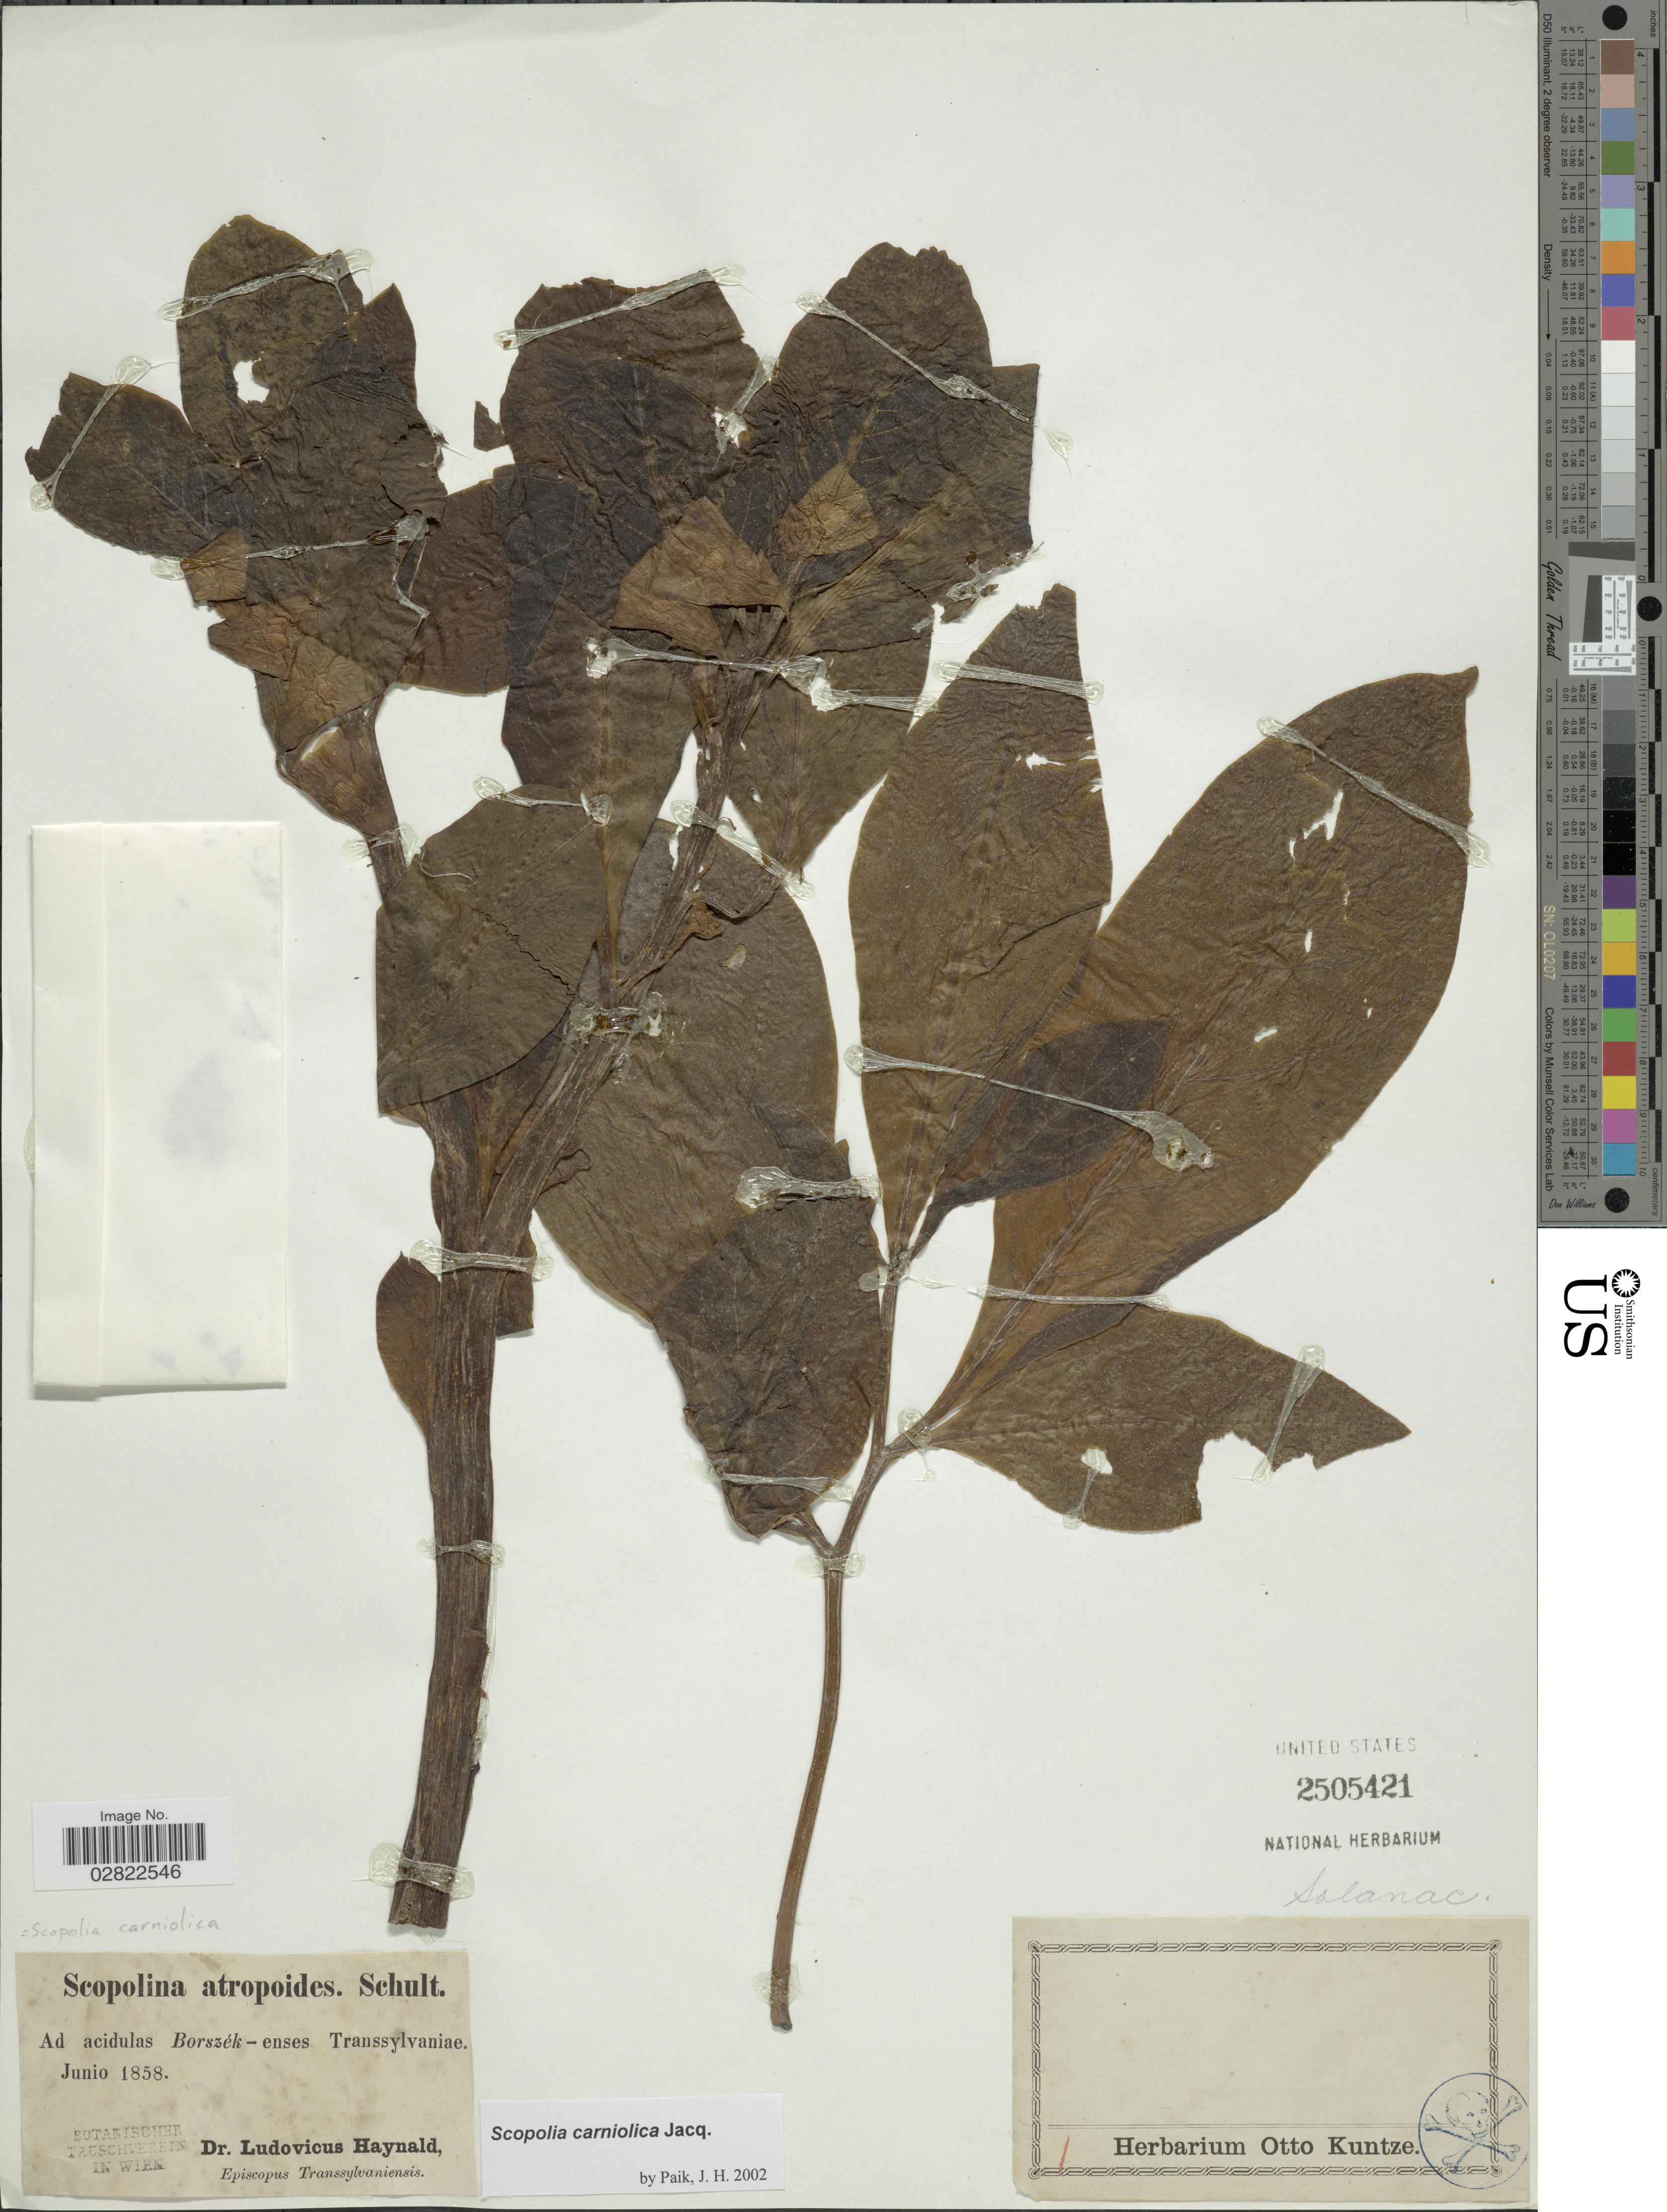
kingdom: Plantae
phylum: Tracheophyta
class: Magnoliopsida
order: Solanales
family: Solanaceae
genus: Scopolia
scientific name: Scopolia carniolica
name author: Jacq.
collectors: L. Haynald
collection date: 1858-06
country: Romania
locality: Ad acidulas Borszék - enses Transsylvaniae.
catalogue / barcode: US 2505421